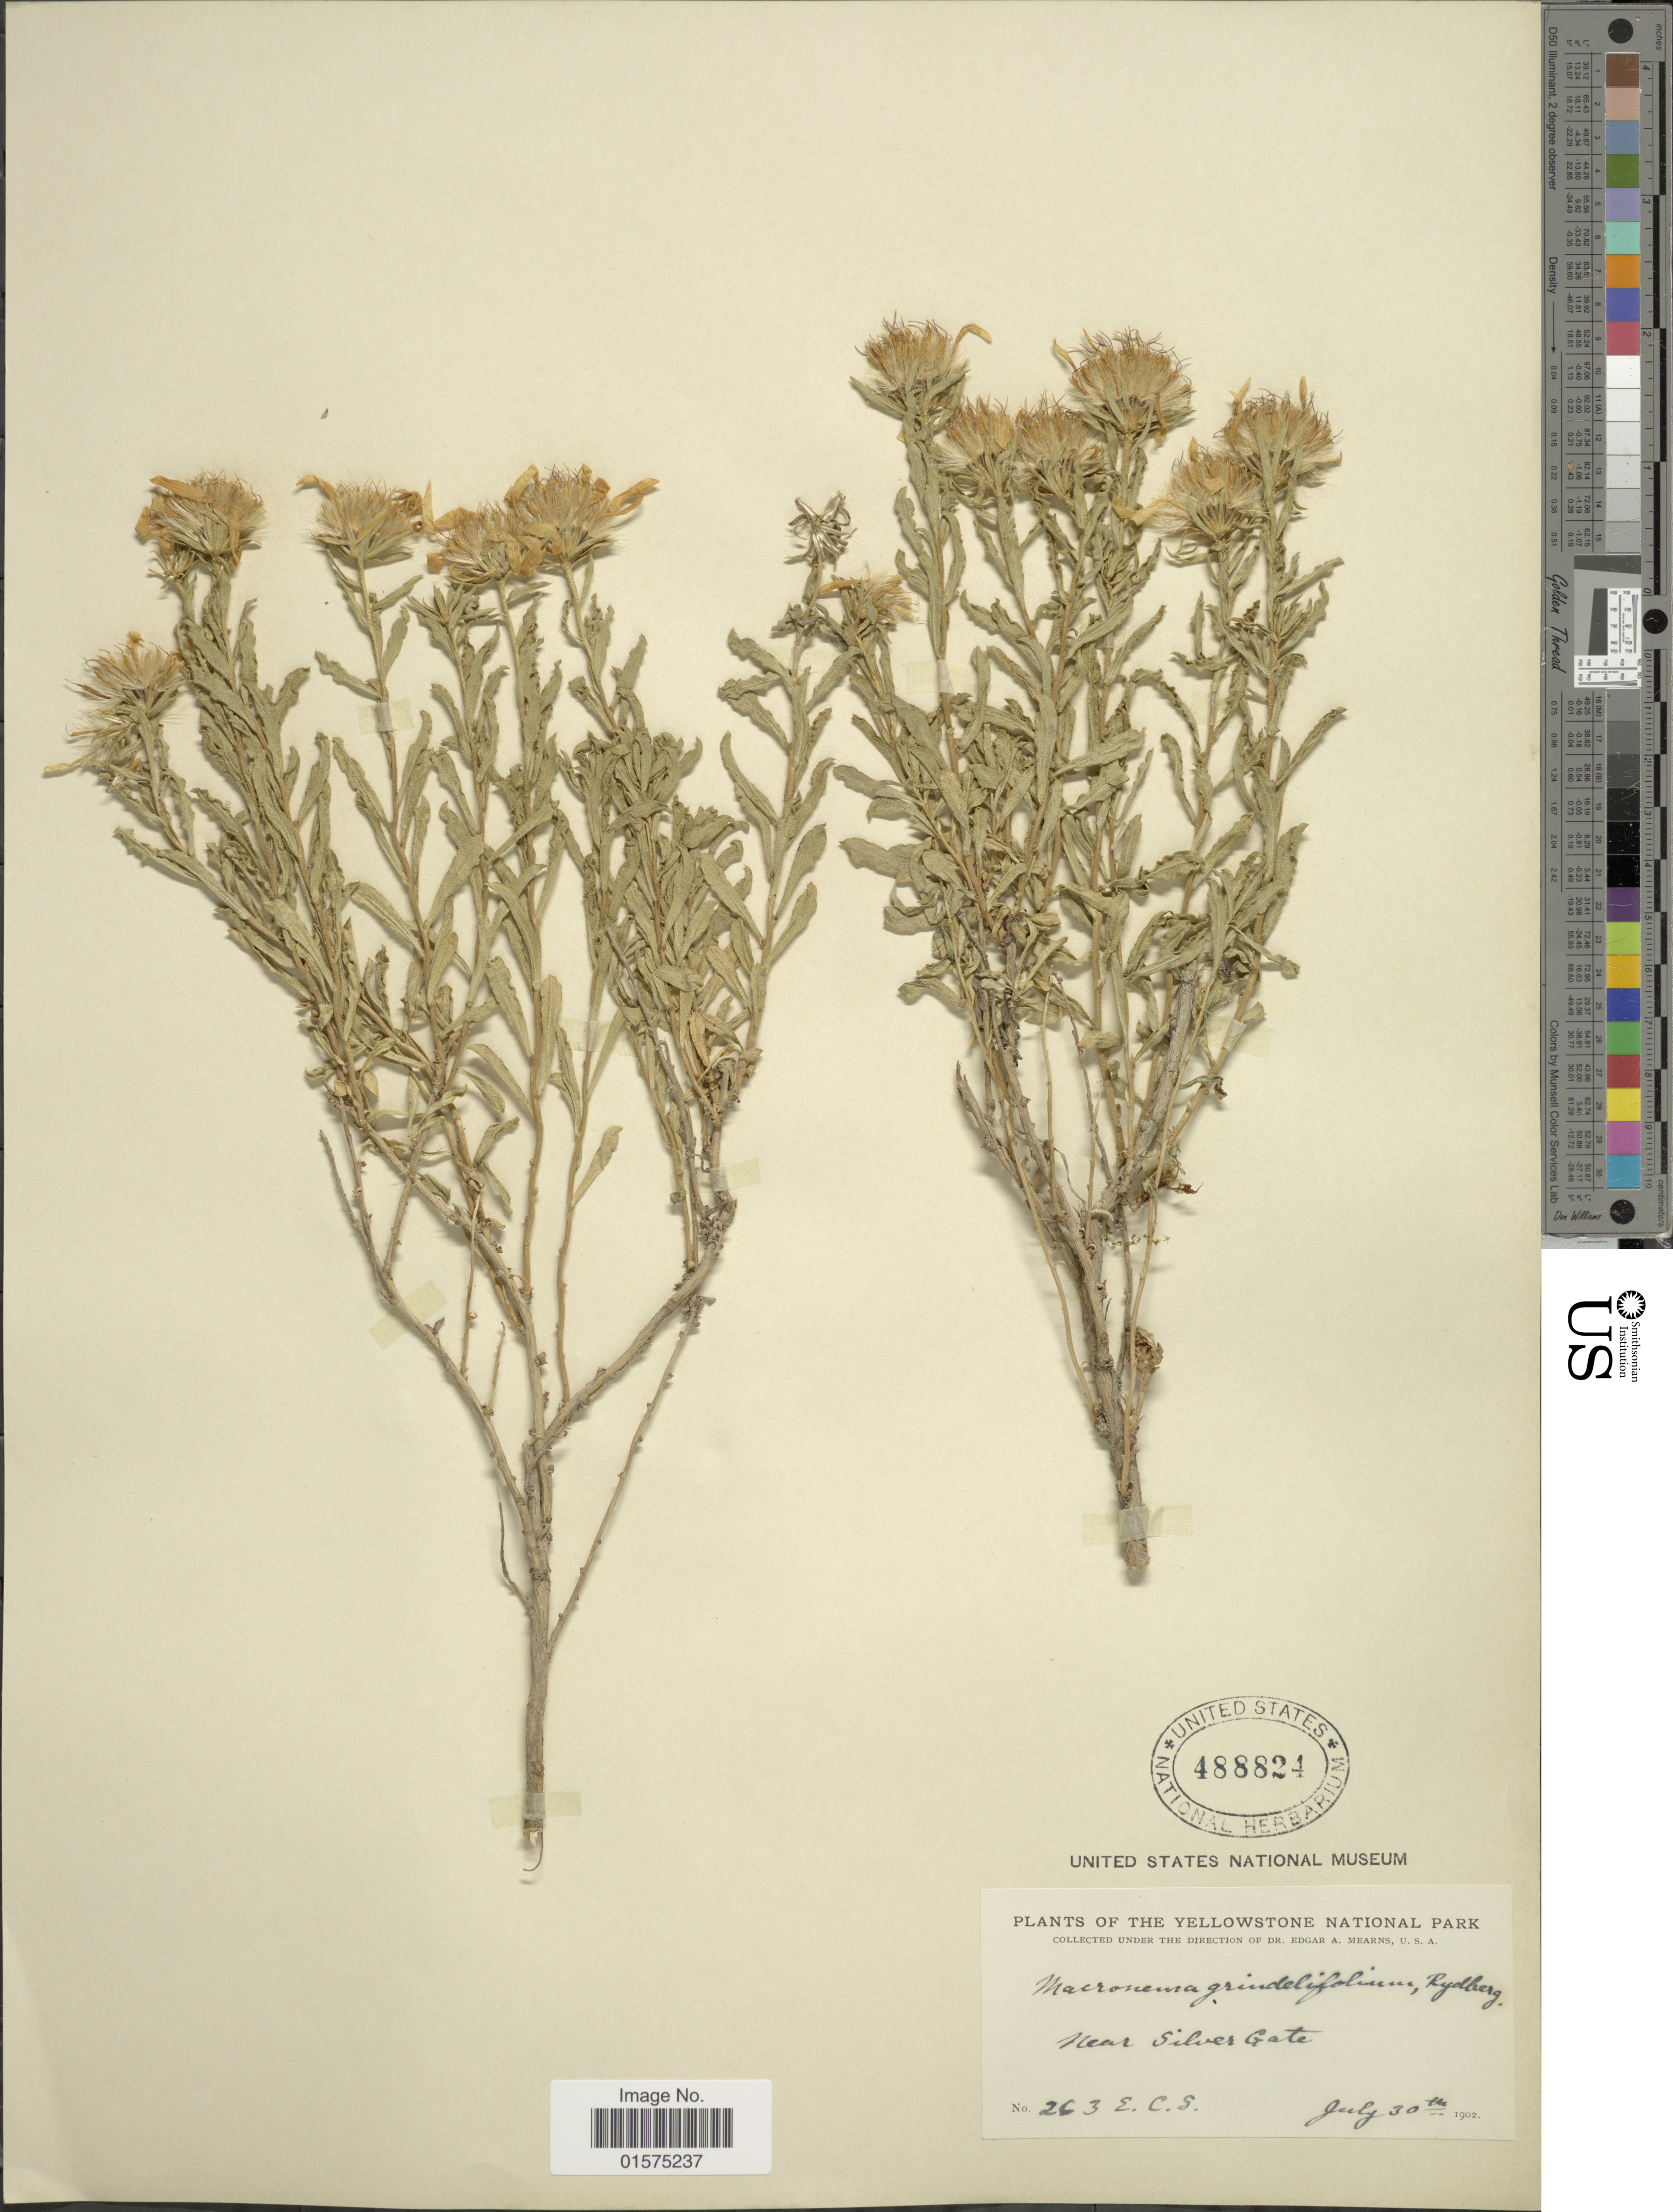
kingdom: Plantae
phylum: Tracheophyta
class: Magnoliopsida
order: Asterales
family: Asteraceae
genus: Ericameria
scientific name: Ericameria suffruticosa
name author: (Nutt.) G.L. Nesom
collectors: E. C. Smith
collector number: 263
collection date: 1902-07-30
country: United States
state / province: Wyoming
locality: Yellowstone National Park. Near Silver Gate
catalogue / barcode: US 488824